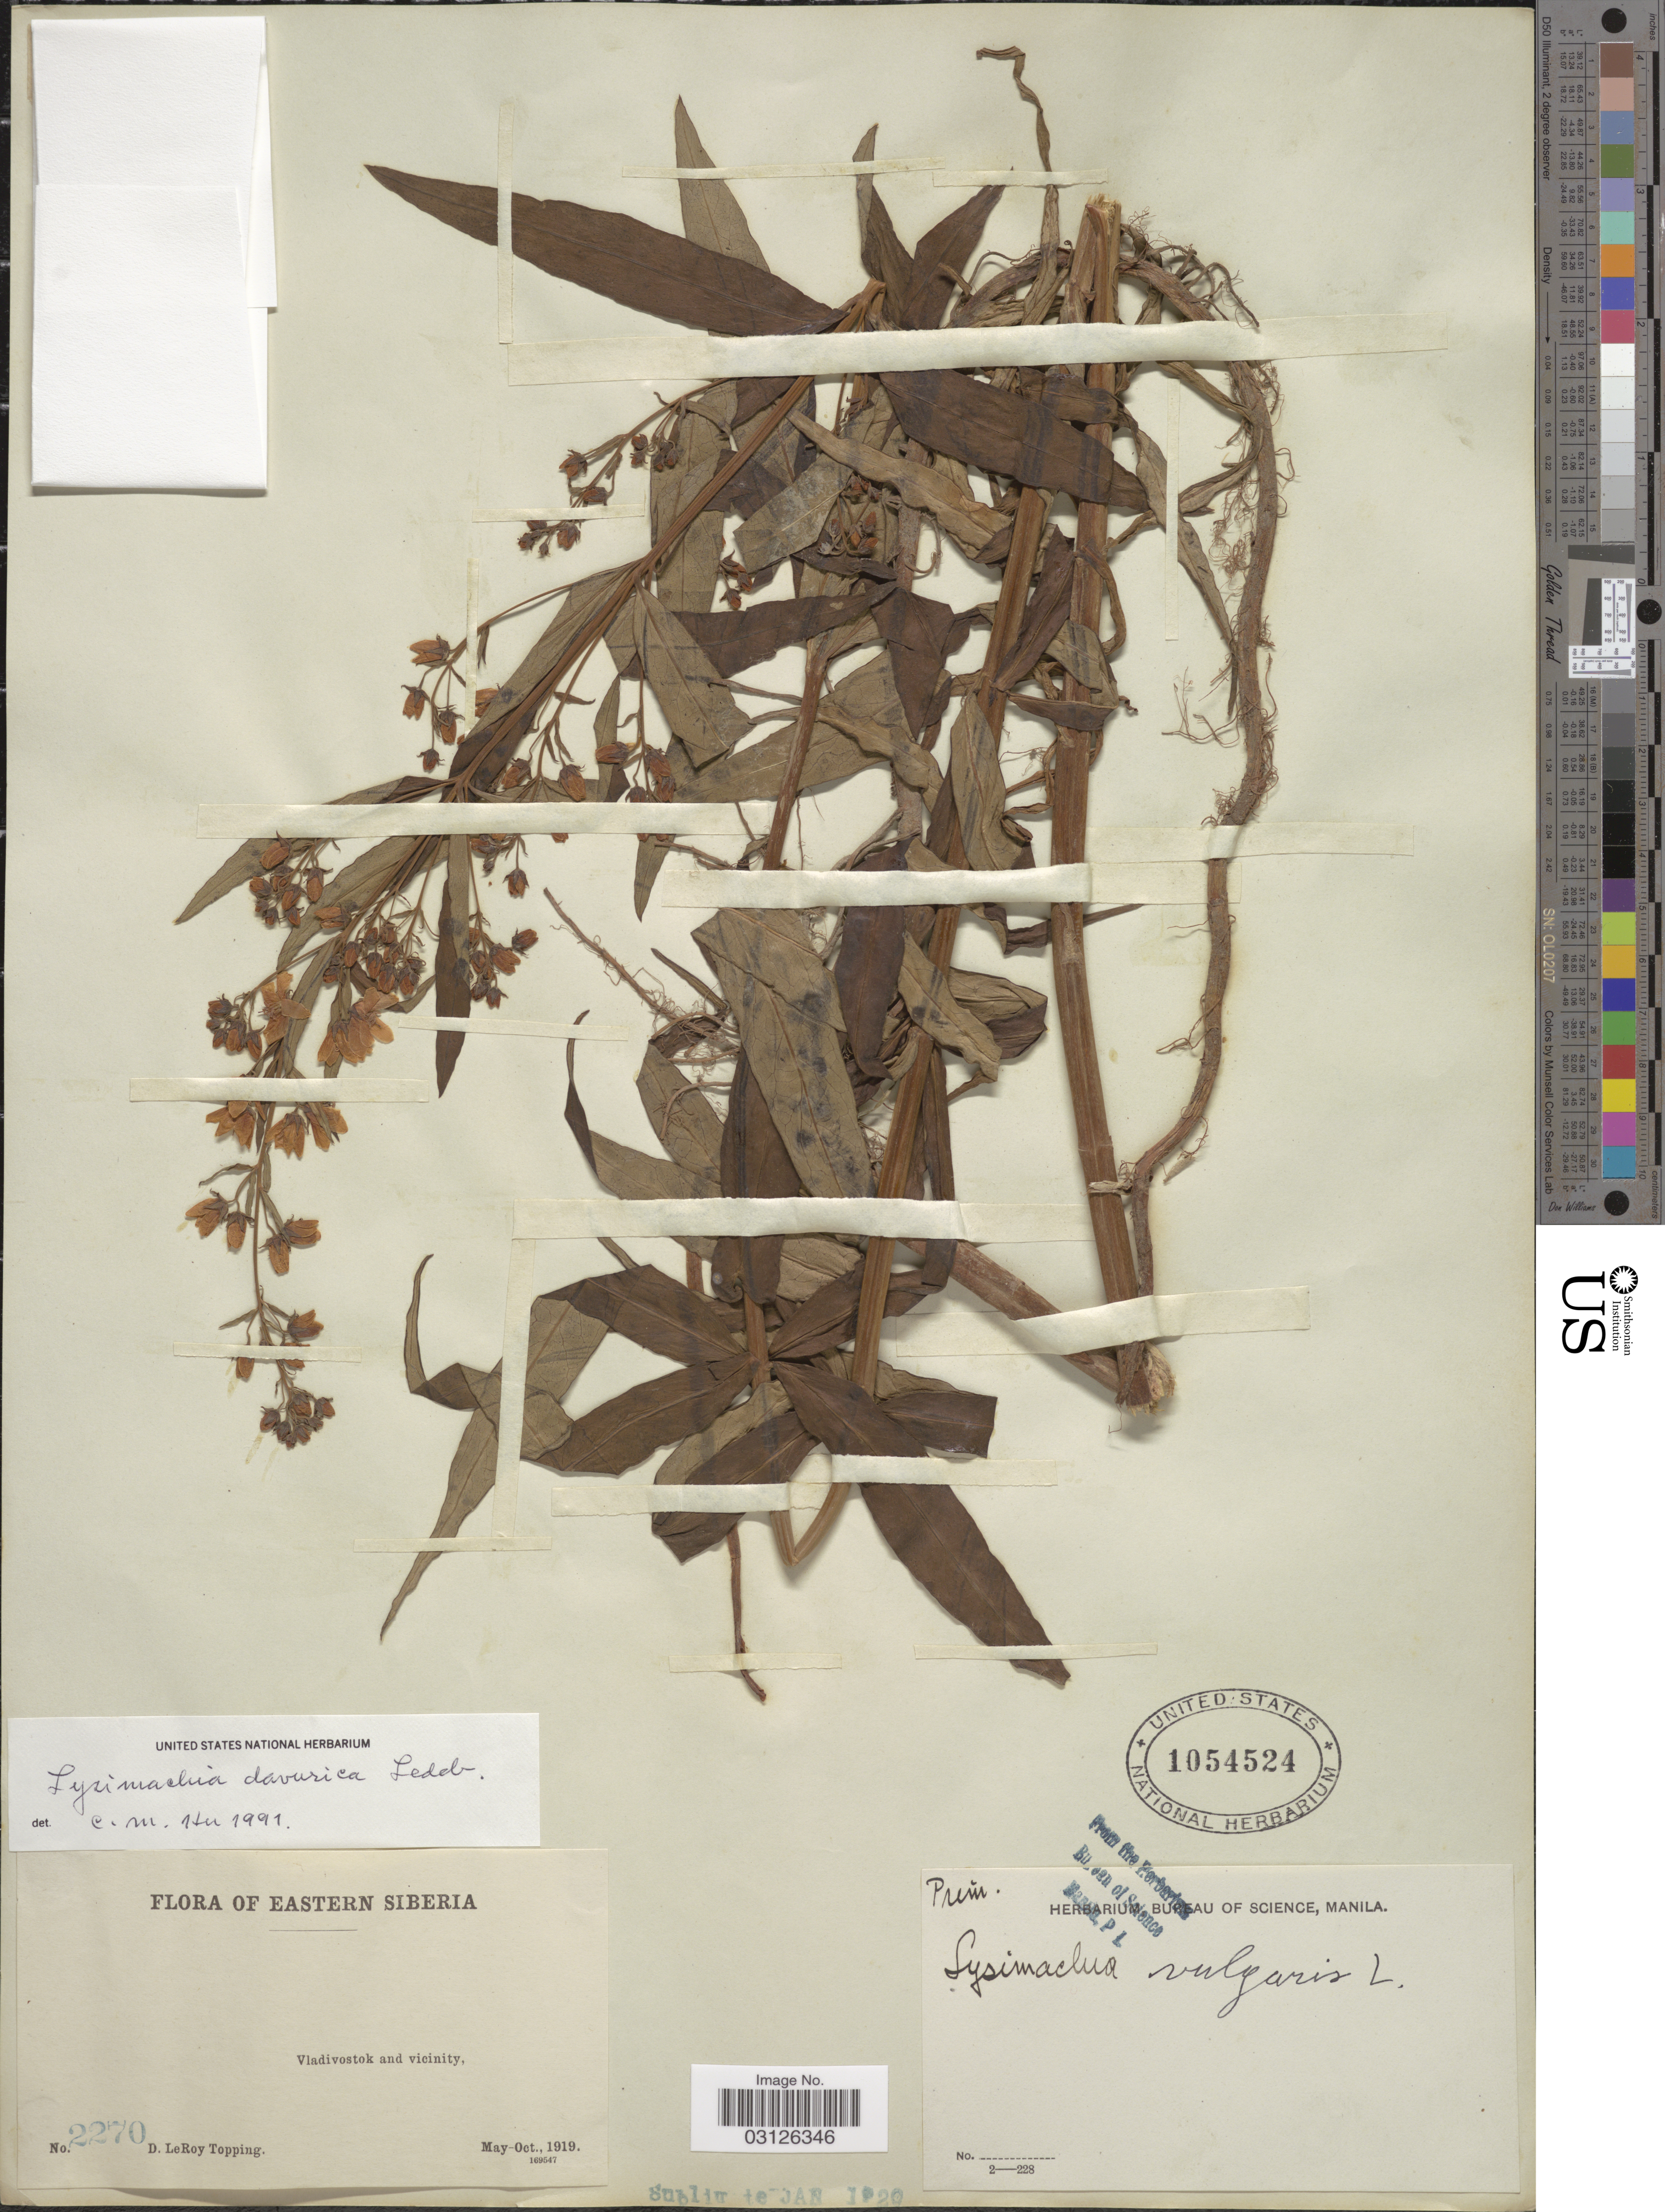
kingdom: Plantae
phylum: Tracheophyta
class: Magnoliopsida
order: Ericales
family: Primulaceae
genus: Lysimachia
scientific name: Lysimachia davurica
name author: Ledeb.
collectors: D. L. Topping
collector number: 2270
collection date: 1919-05/1919-10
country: Russian Federation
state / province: Primorsky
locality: Eastern Siberia. Vladivostok and vicinity.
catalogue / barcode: US 1054524